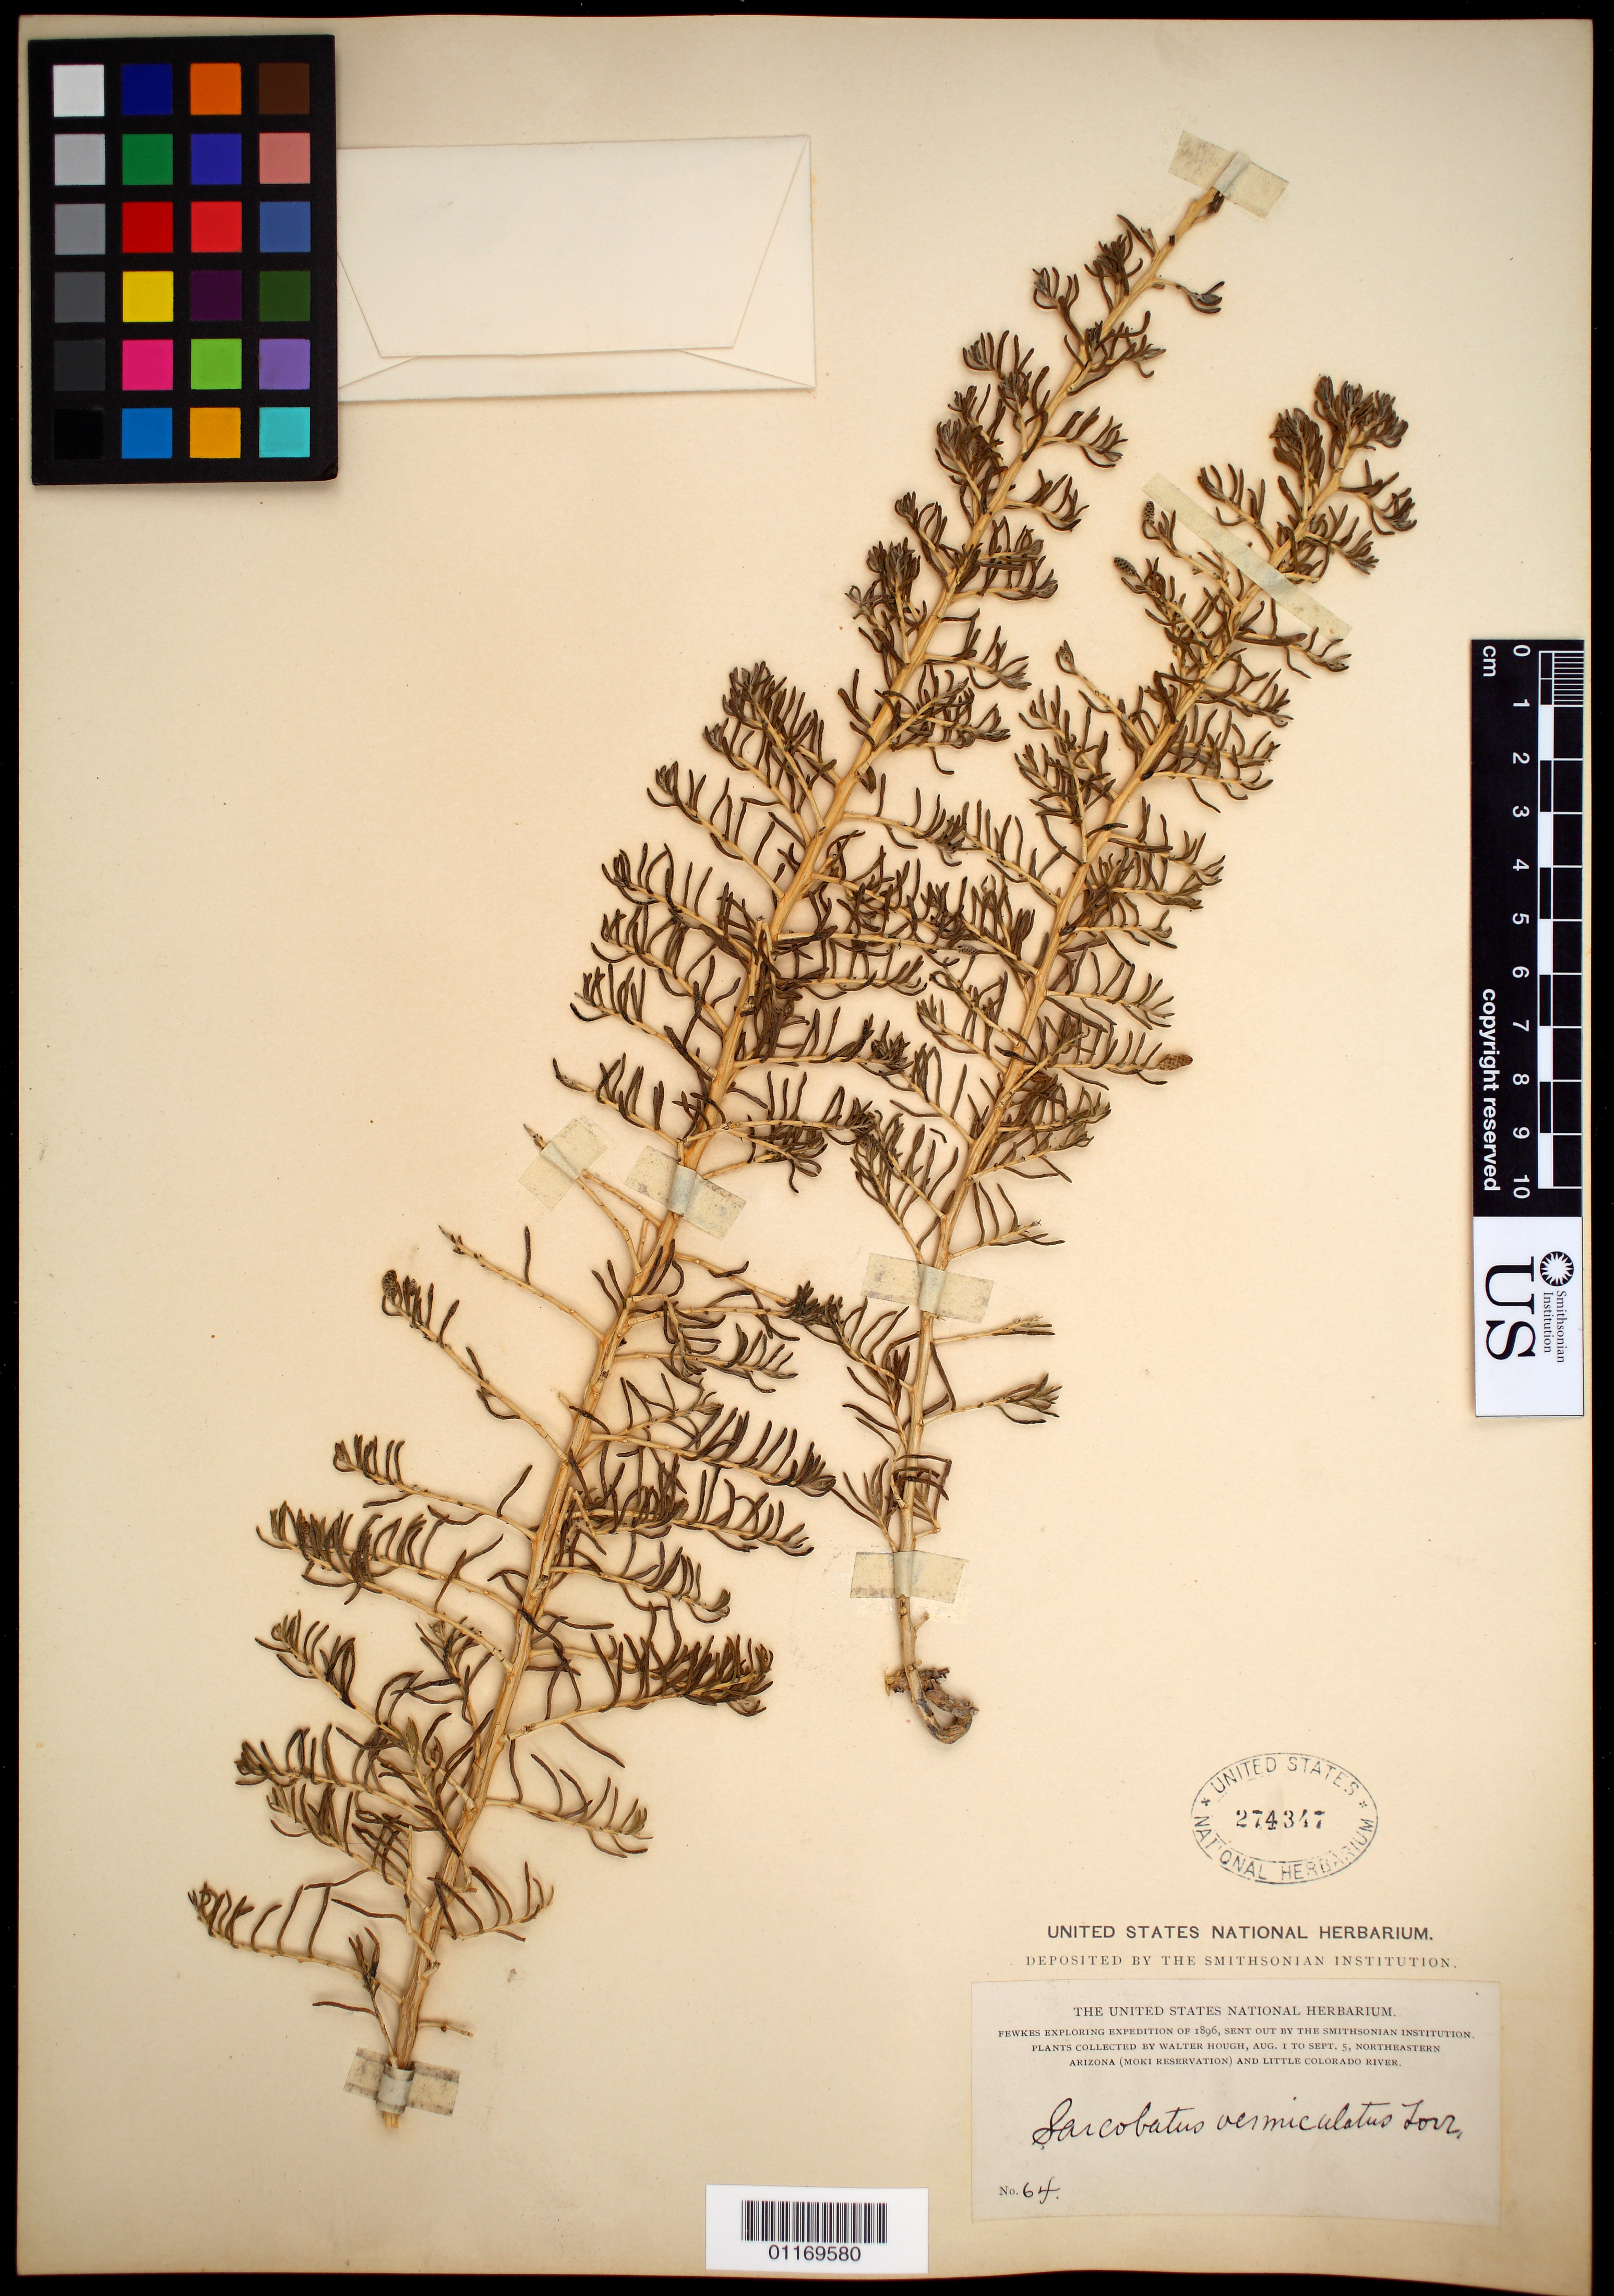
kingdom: Plantae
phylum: Tracheophyta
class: Magnoliopsida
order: Caryophyllales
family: Sarcobataceae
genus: Sarcobatus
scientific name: Sarcobatus vermiculatus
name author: (Hook.) Torr.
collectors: W. Hough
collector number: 64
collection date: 1896-08-01/1896-09-05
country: United States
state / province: Arizona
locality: Northeastern Arizona and Little Colorado River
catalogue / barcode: US 274347